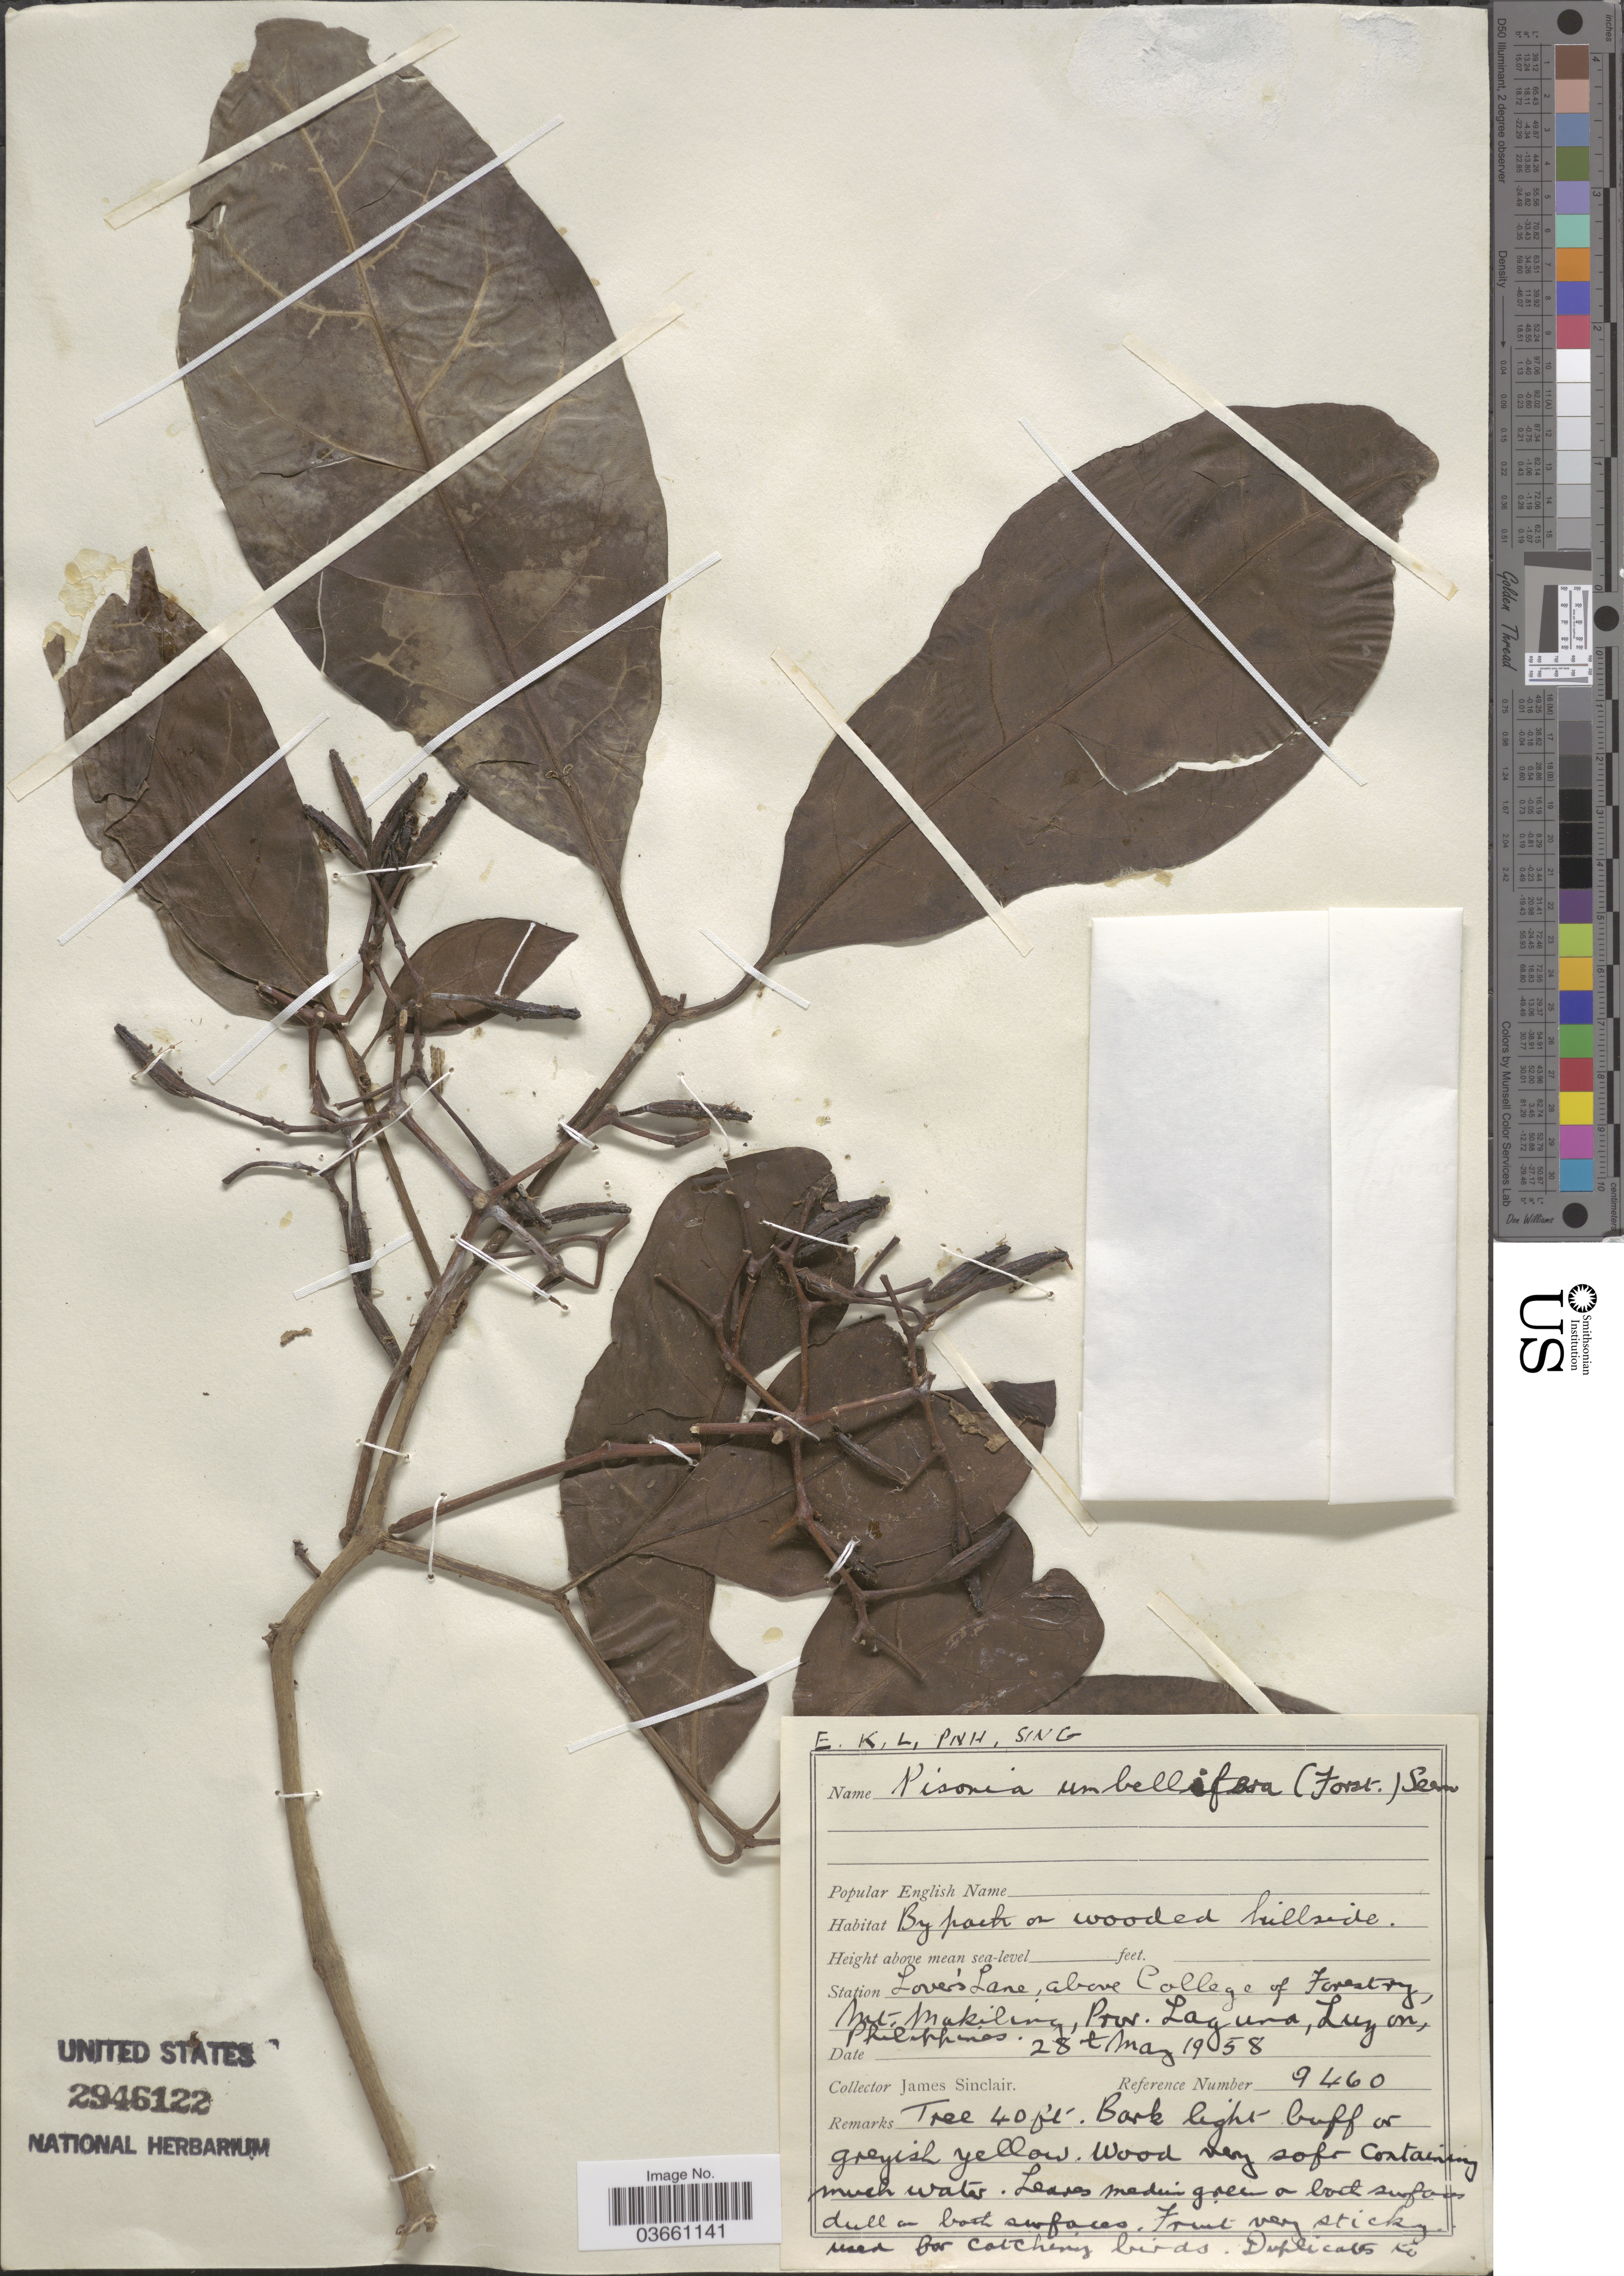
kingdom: Plantae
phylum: Tracheophyta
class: Magnoliopsida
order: Caryophyllales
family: Nyctaginaceae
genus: Pisonia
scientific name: Pisonia umbellifera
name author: (J.R. Forst. & G. Forst.) Seem.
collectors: J. Sinclair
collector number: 9460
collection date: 1958-05-28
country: Philippines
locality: Station Lover's Lane, above College of Forestry, Mt. Makiling, Prov. Laguna, Luzon.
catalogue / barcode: US 2946122